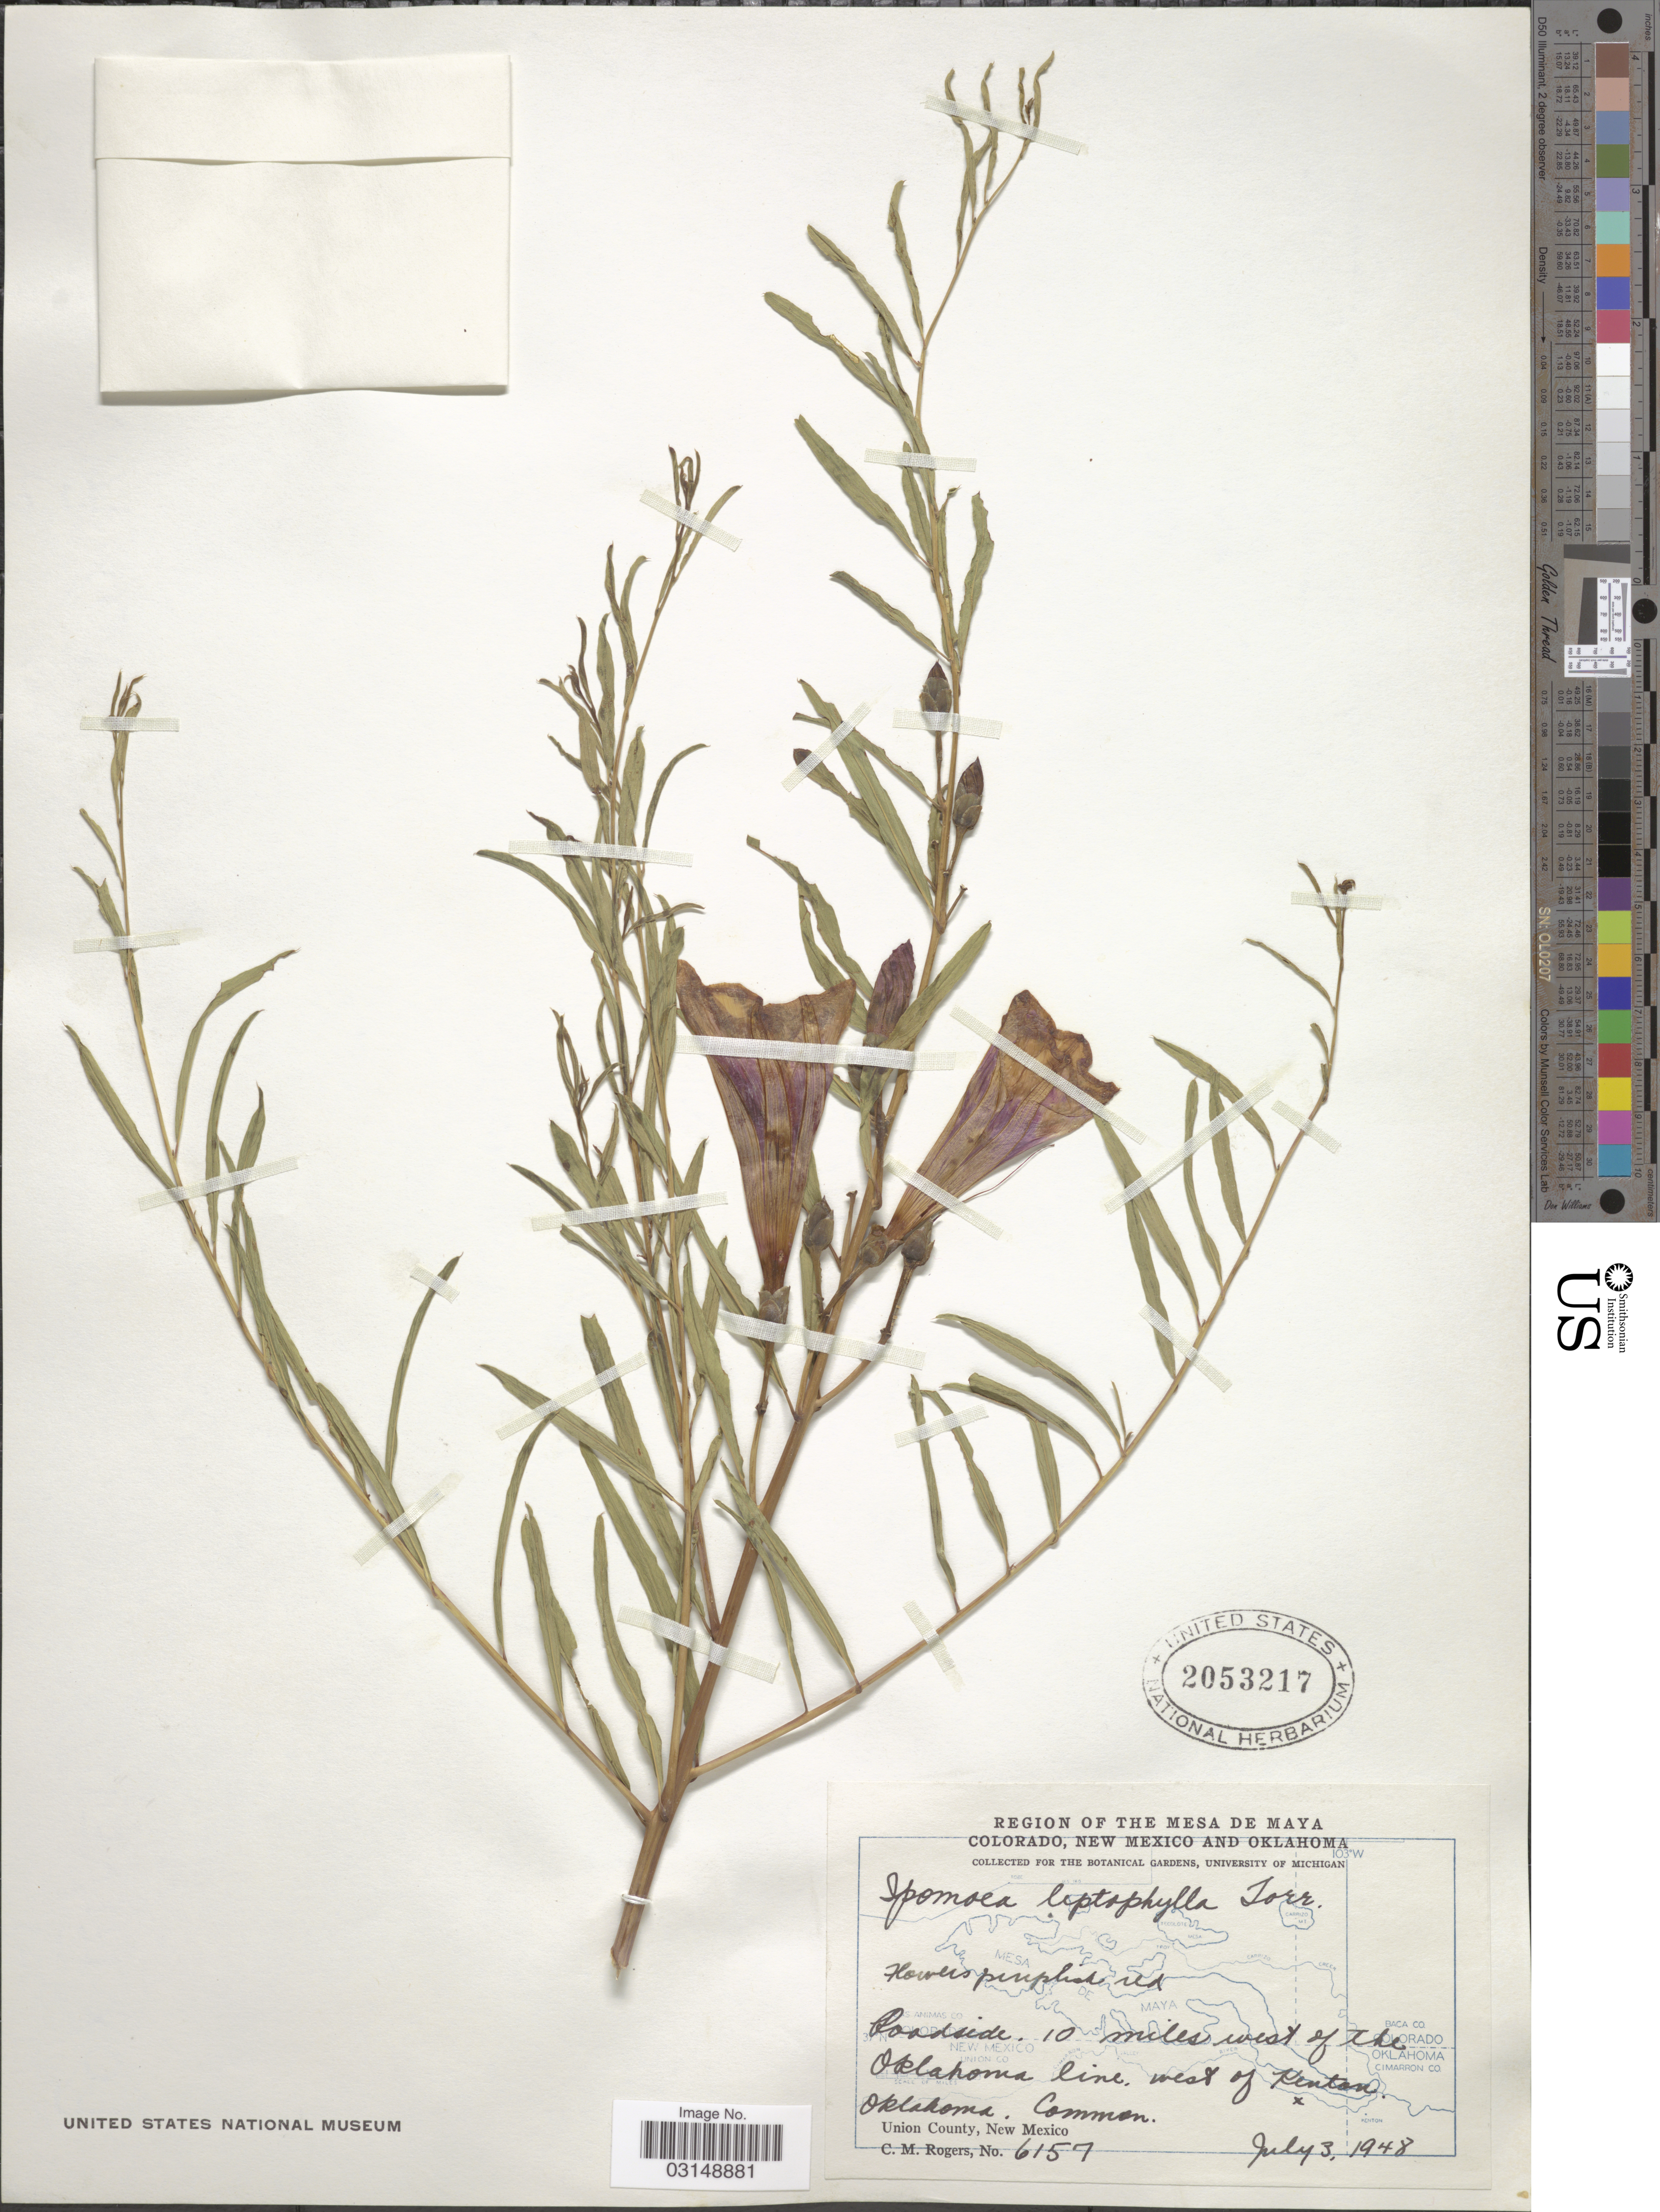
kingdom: Plantae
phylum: Tracheophyta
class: Magnoliopsida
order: Solanales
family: Convolvulaceae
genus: Ipomoea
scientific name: Ipomoea leptophylla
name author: Torr.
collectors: C. M. Rogers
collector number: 6157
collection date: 1948-07-03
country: United States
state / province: New Mexico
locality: Region of the Mesa de Maya. Roadside. 10 miles west of the Oklahoma line, west of Kenton. Oklahoma. Union County, New Mexico.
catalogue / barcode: US 2053217